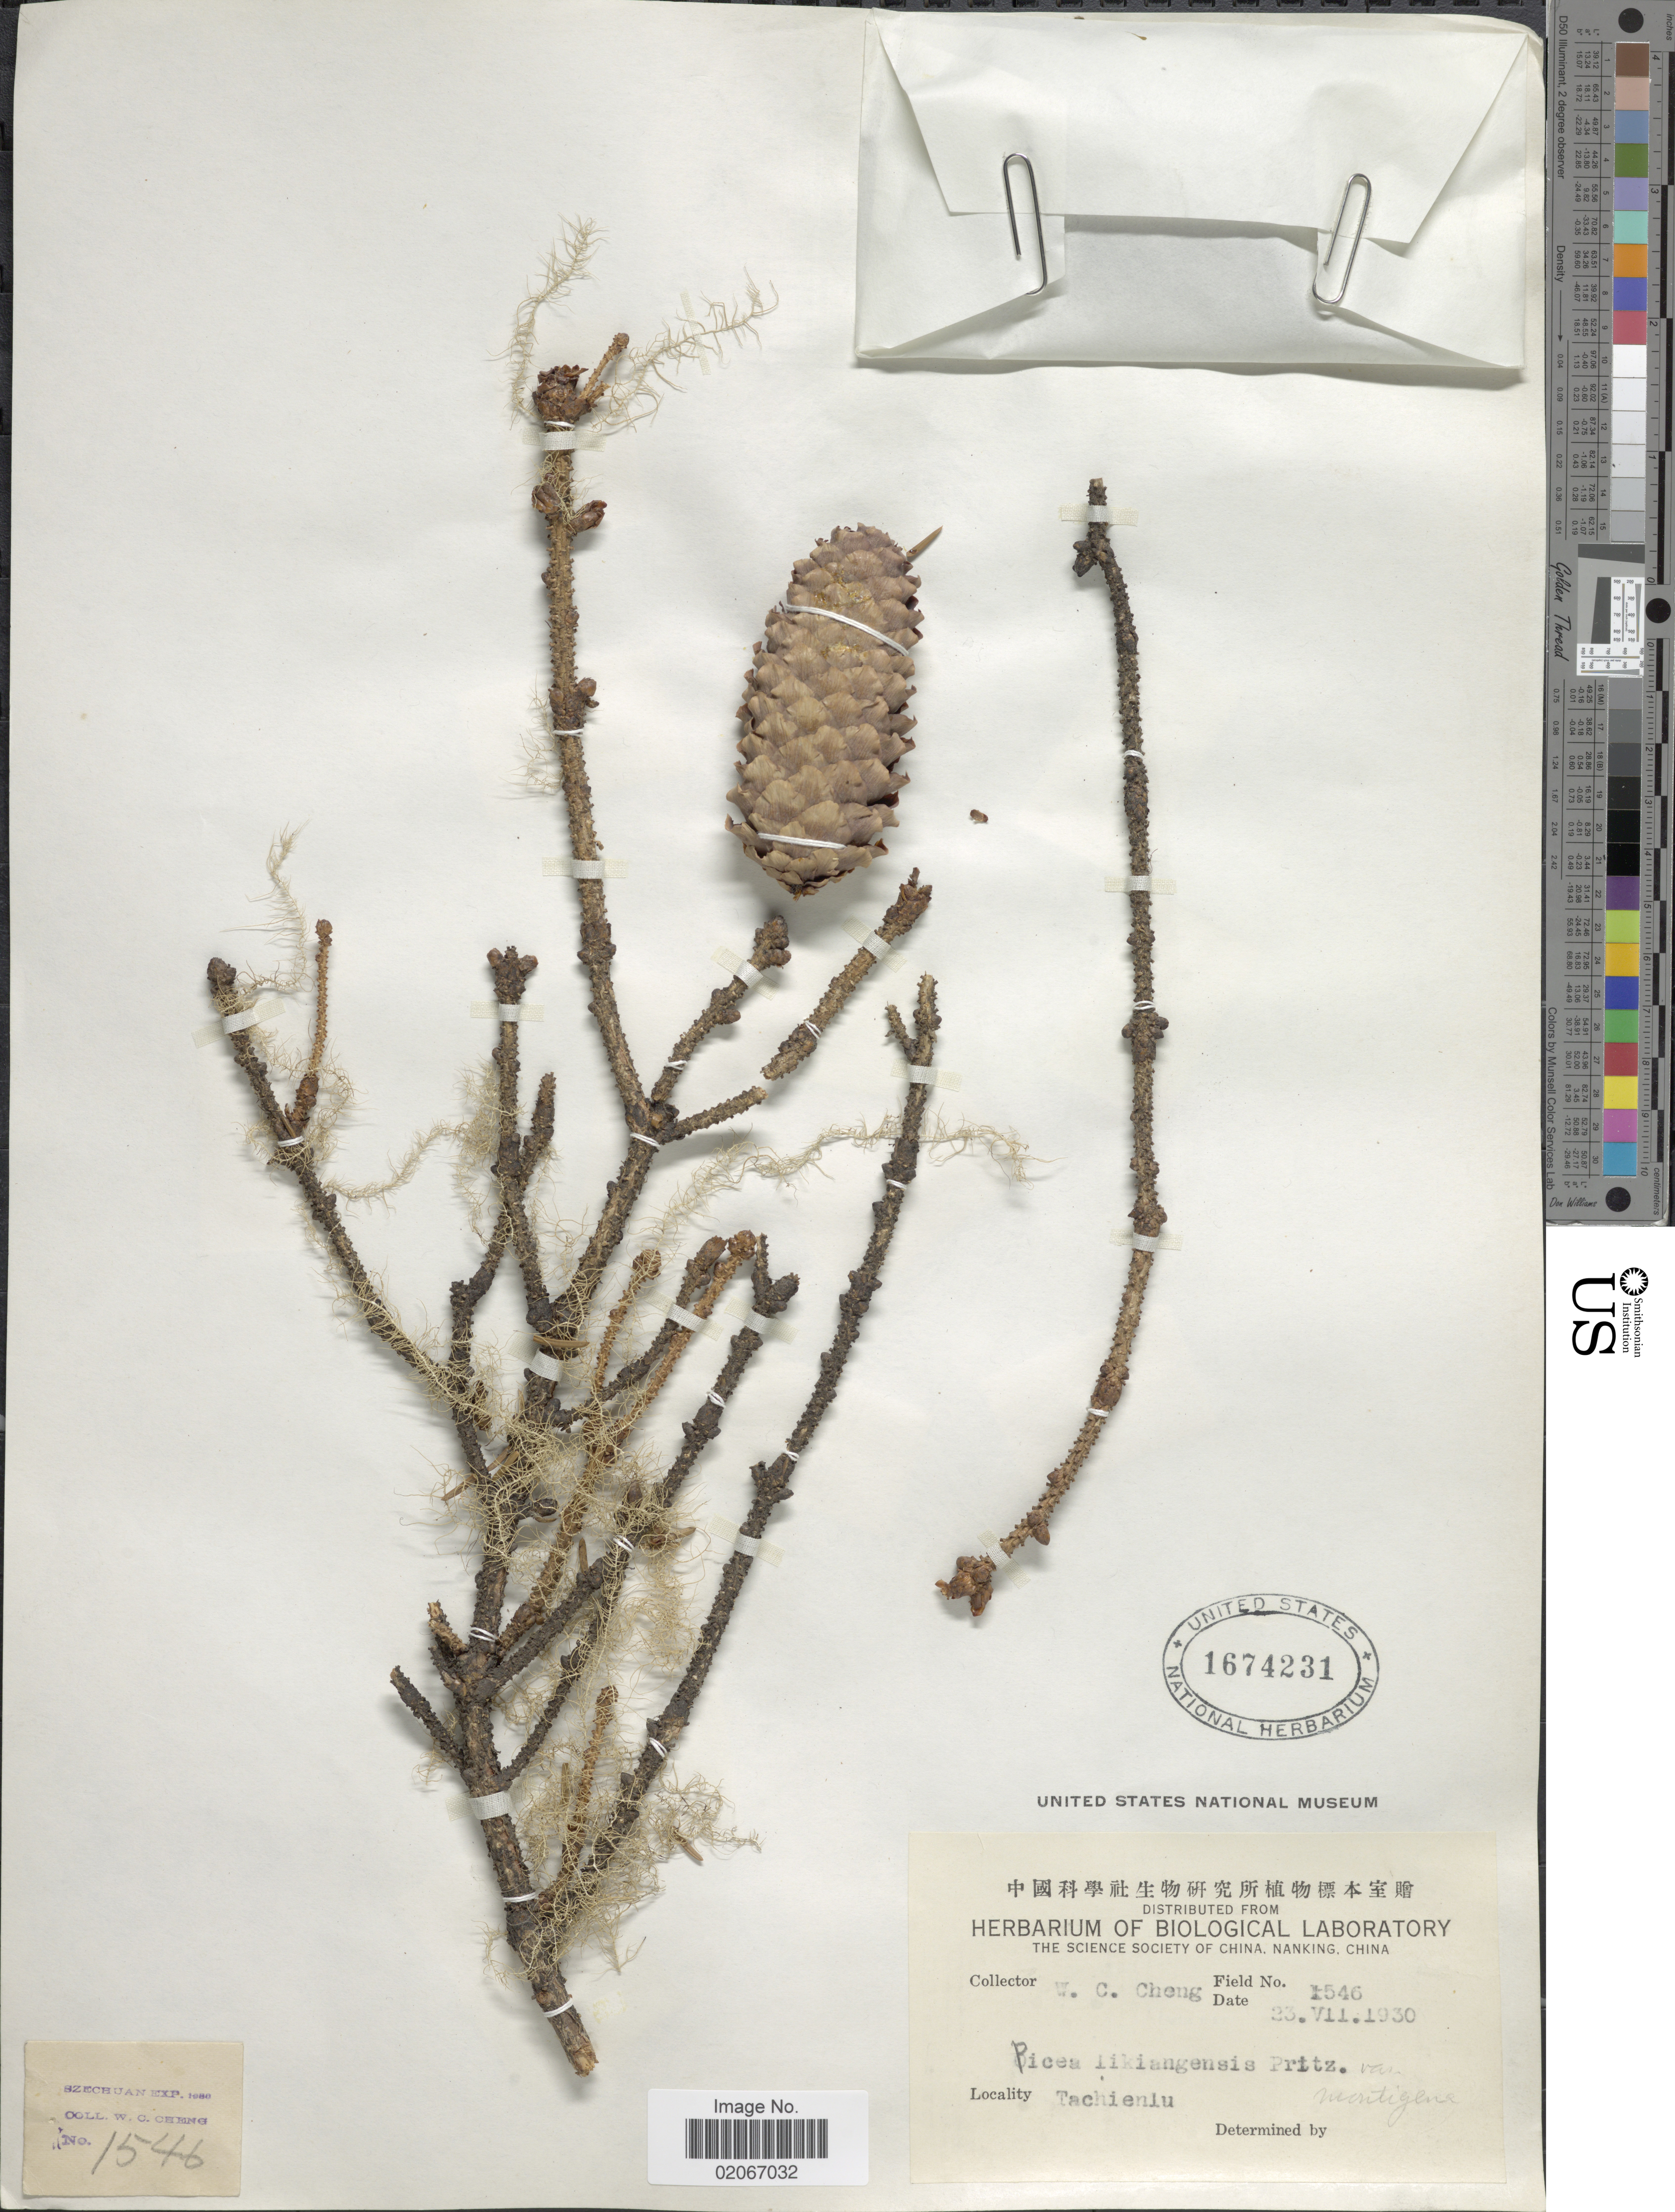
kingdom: Plantae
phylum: Tracheophyta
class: Pinopsida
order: Pinales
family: Pinaceae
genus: Picea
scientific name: Picea likiangensis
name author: (Franch.) E. Pritz.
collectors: W. C. Cheng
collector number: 1546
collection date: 1930-07-23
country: China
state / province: Sichuan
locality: Tachienlu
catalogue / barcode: US 1674231